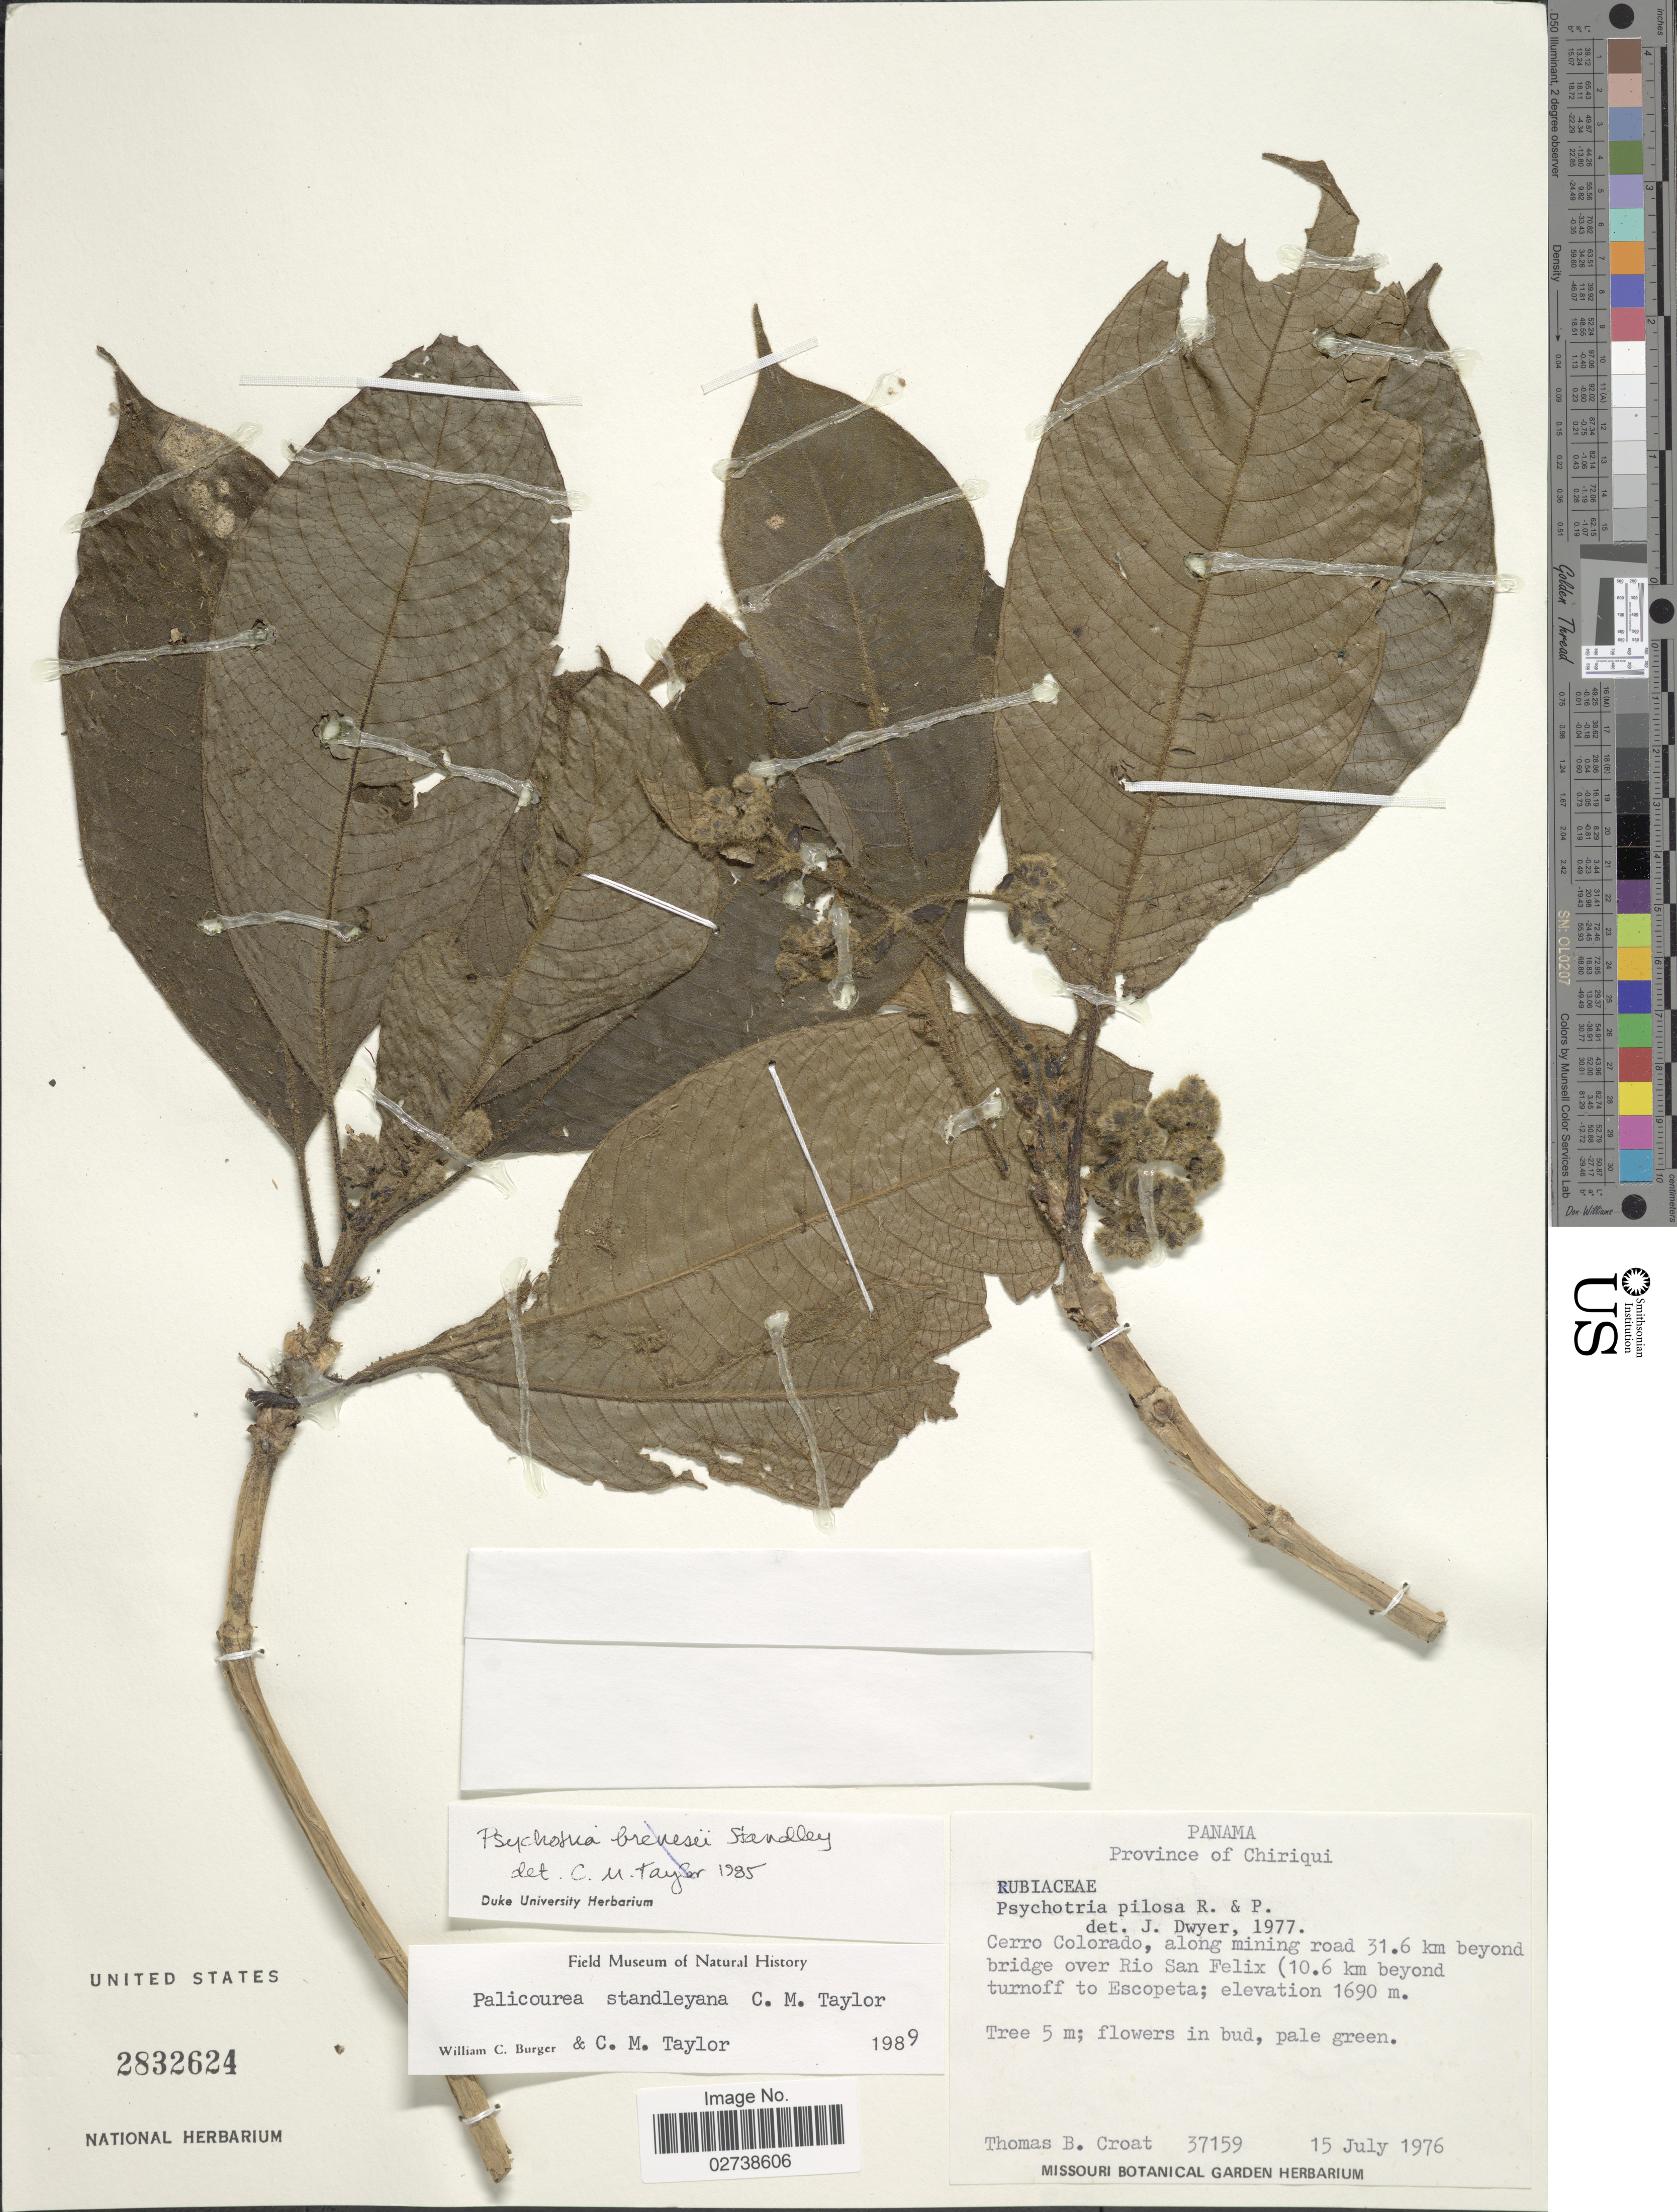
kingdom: Plantae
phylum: Tracheophyta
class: Magnoliopsida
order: Gentianales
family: Rubiaceae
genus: Palicourea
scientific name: Palicourea standleyana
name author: C.M. Taylor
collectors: T. B. Croat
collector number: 37159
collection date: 1976-07-15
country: Panama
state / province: Chiriqui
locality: Cerro Colorado, along mining road 31.6 km beyond bridge over Rio San Felix (10.6 km beyond turnoff to Escopeta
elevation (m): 1690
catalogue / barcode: US 2832624